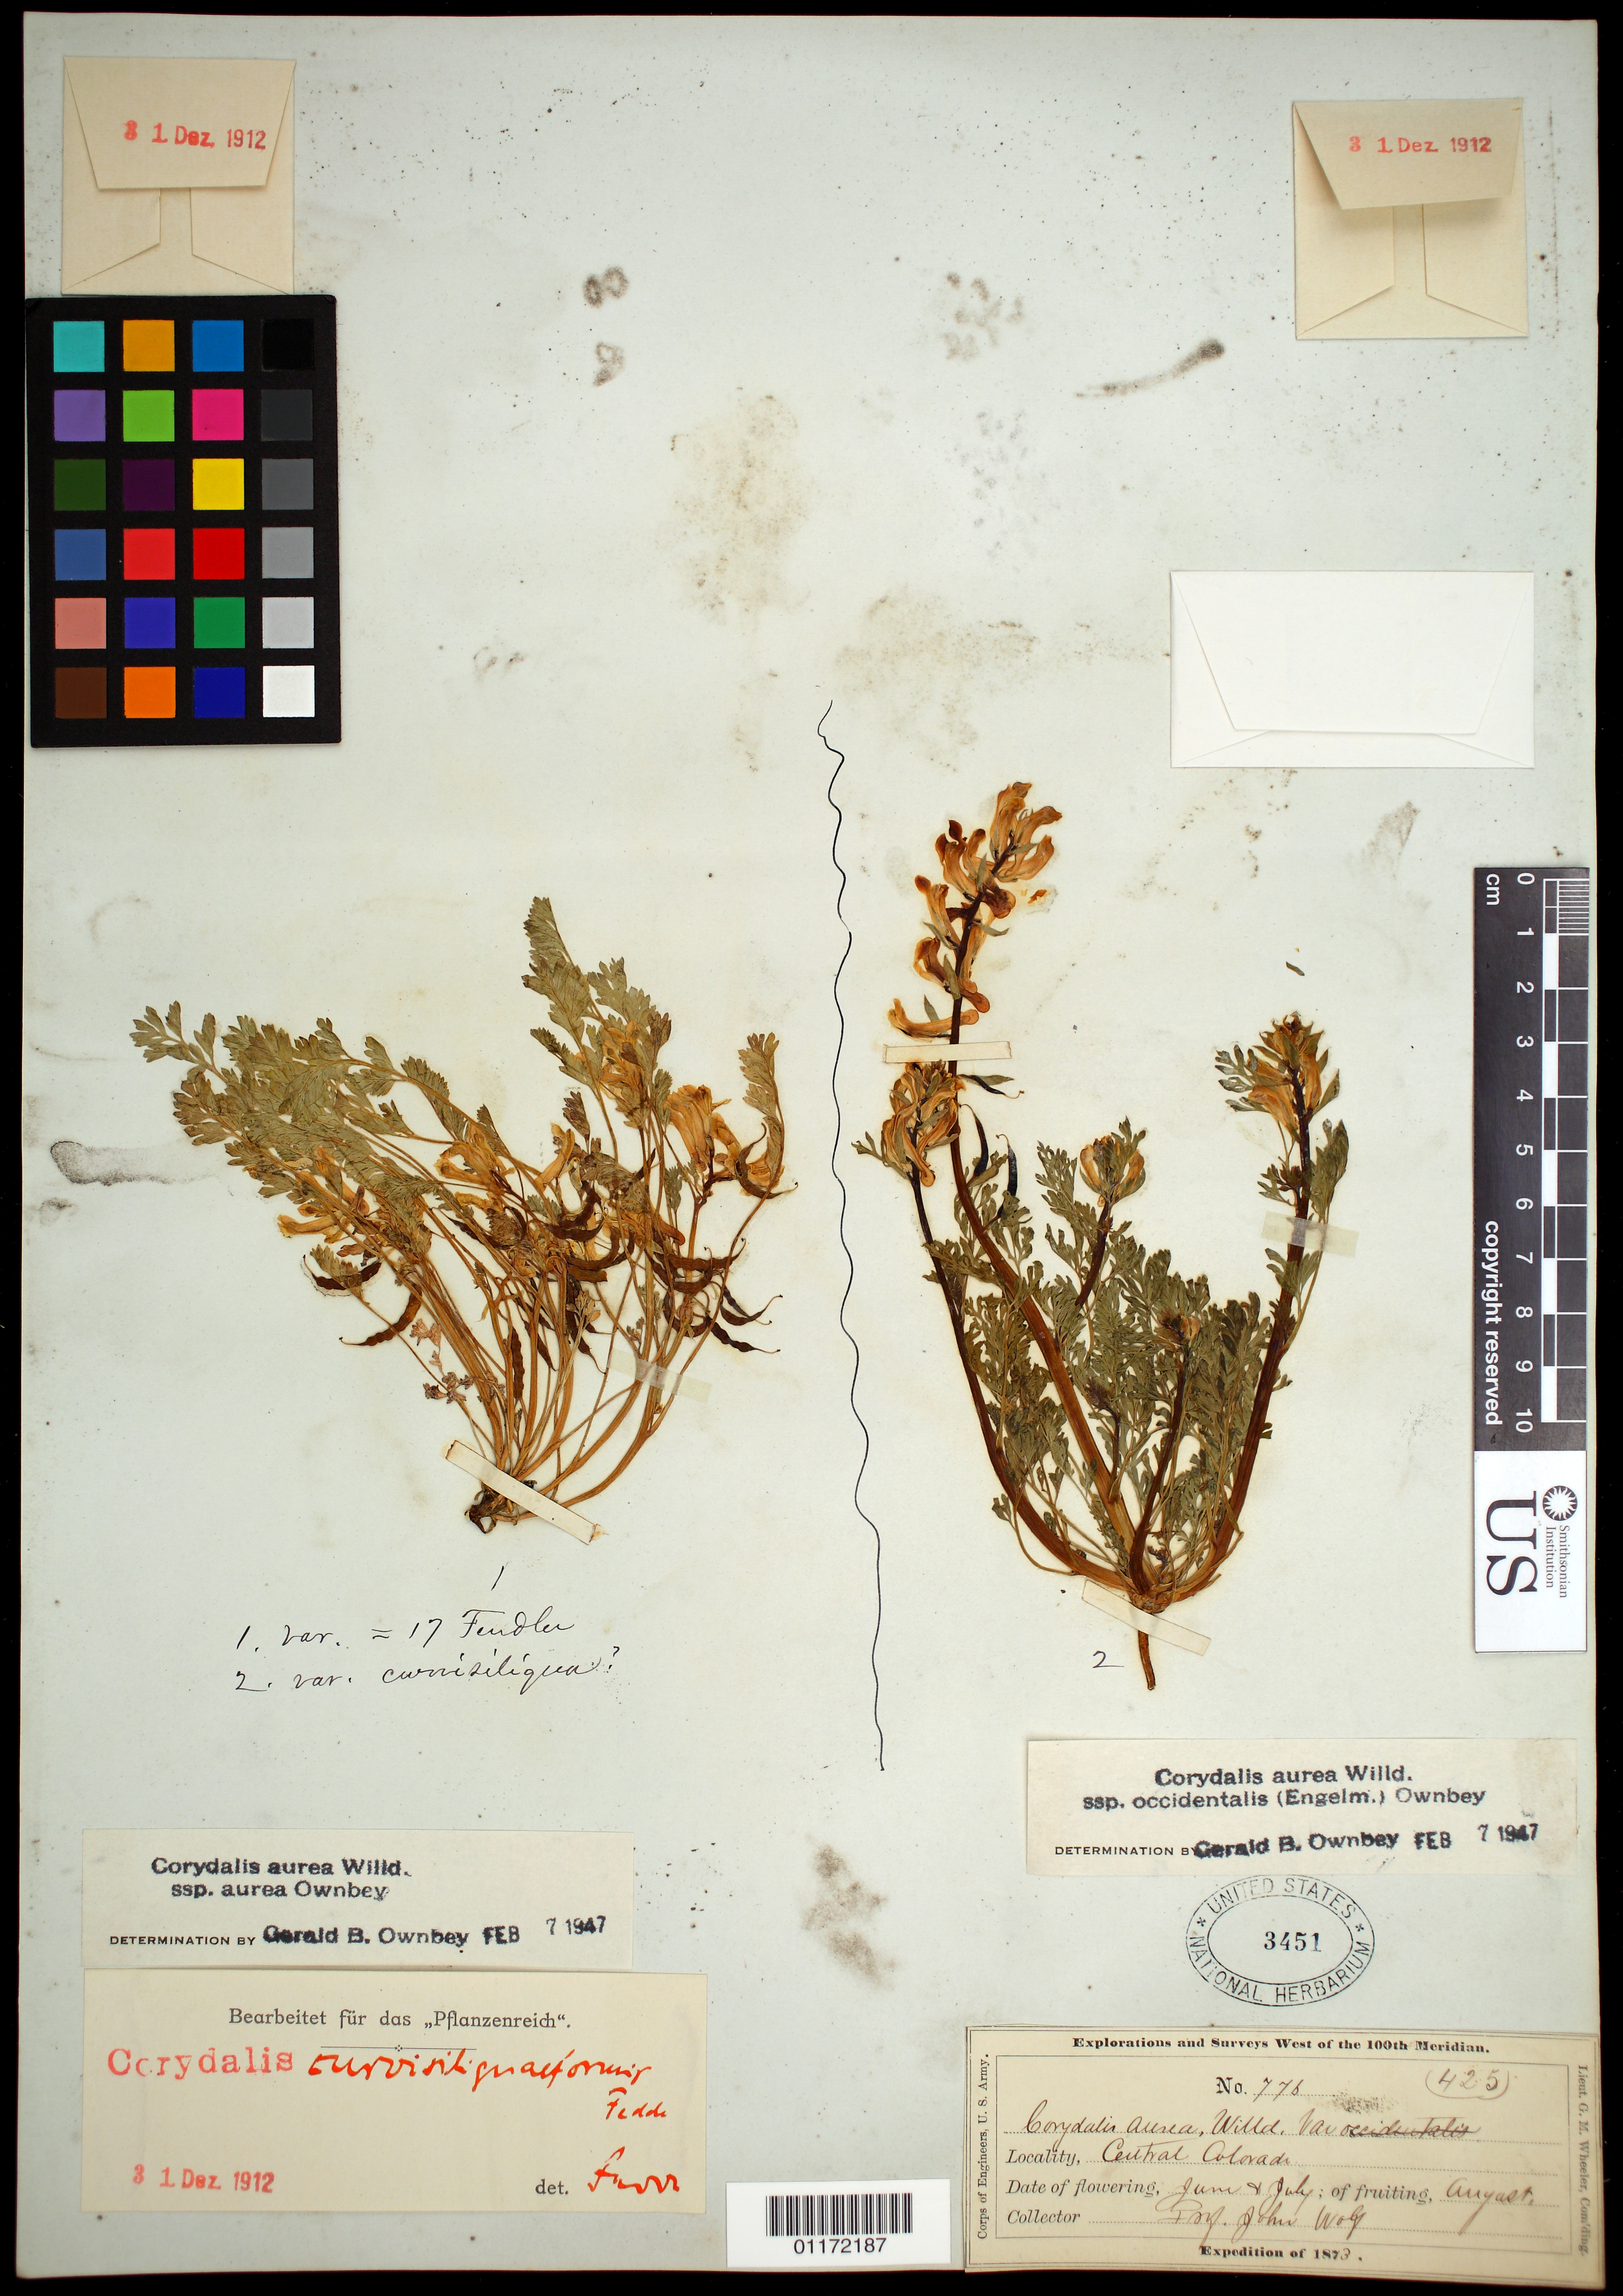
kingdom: Plantae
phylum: Tracheophyta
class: Magnoliopsida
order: Ranunculales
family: Papaveraceae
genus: Corydalis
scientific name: Corydalis aurea var. occidentalis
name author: Engelm. ex A. Gray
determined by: Ownbey, G. B.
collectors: J. Wolf & J. T. Rothrock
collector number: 776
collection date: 1873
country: United States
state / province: Colorado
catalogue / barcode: US 3451